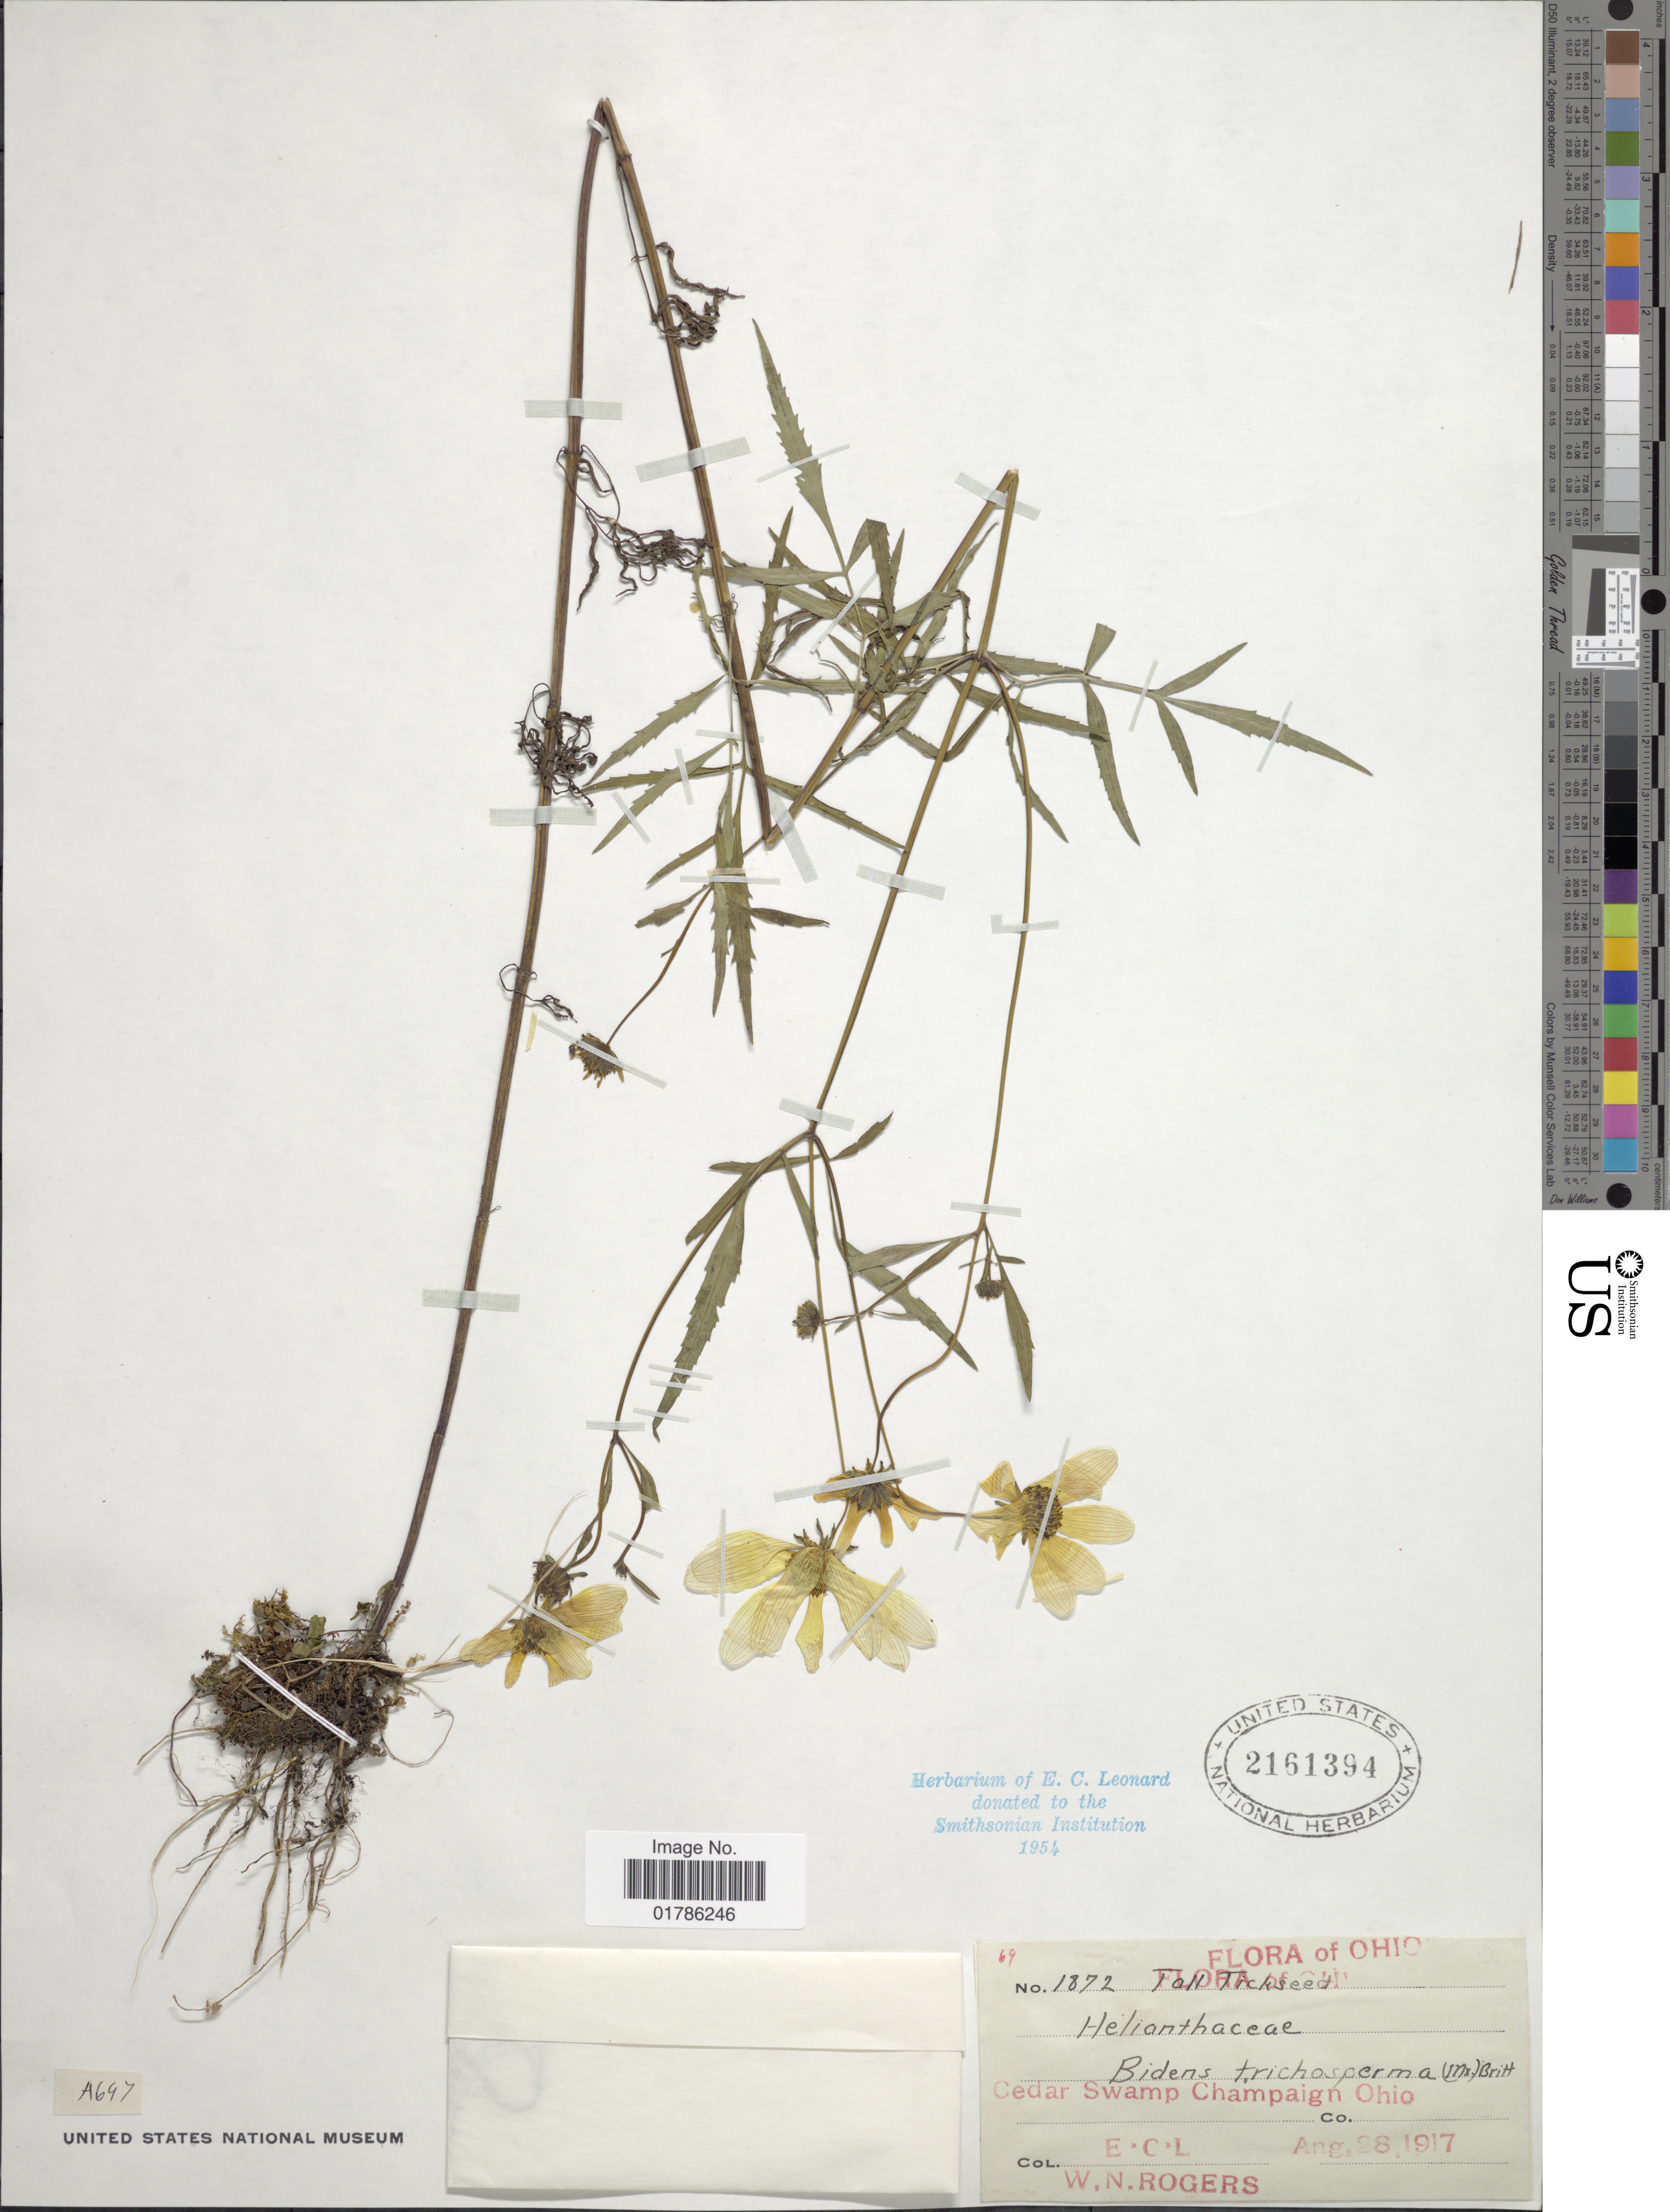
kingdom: Plantae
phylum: Tracheophyta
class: Magnoliopsida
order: Asterales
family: Asteraceae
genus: Bidens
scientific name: Bidens coronata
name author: (L.) Britton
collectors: E. C. Leonard & W. Rogers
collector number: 1872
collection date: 1917-08-28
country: United States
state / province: Ohio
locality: Cedar Swamp Champaign Ohio Co.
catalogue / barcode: US 2161394